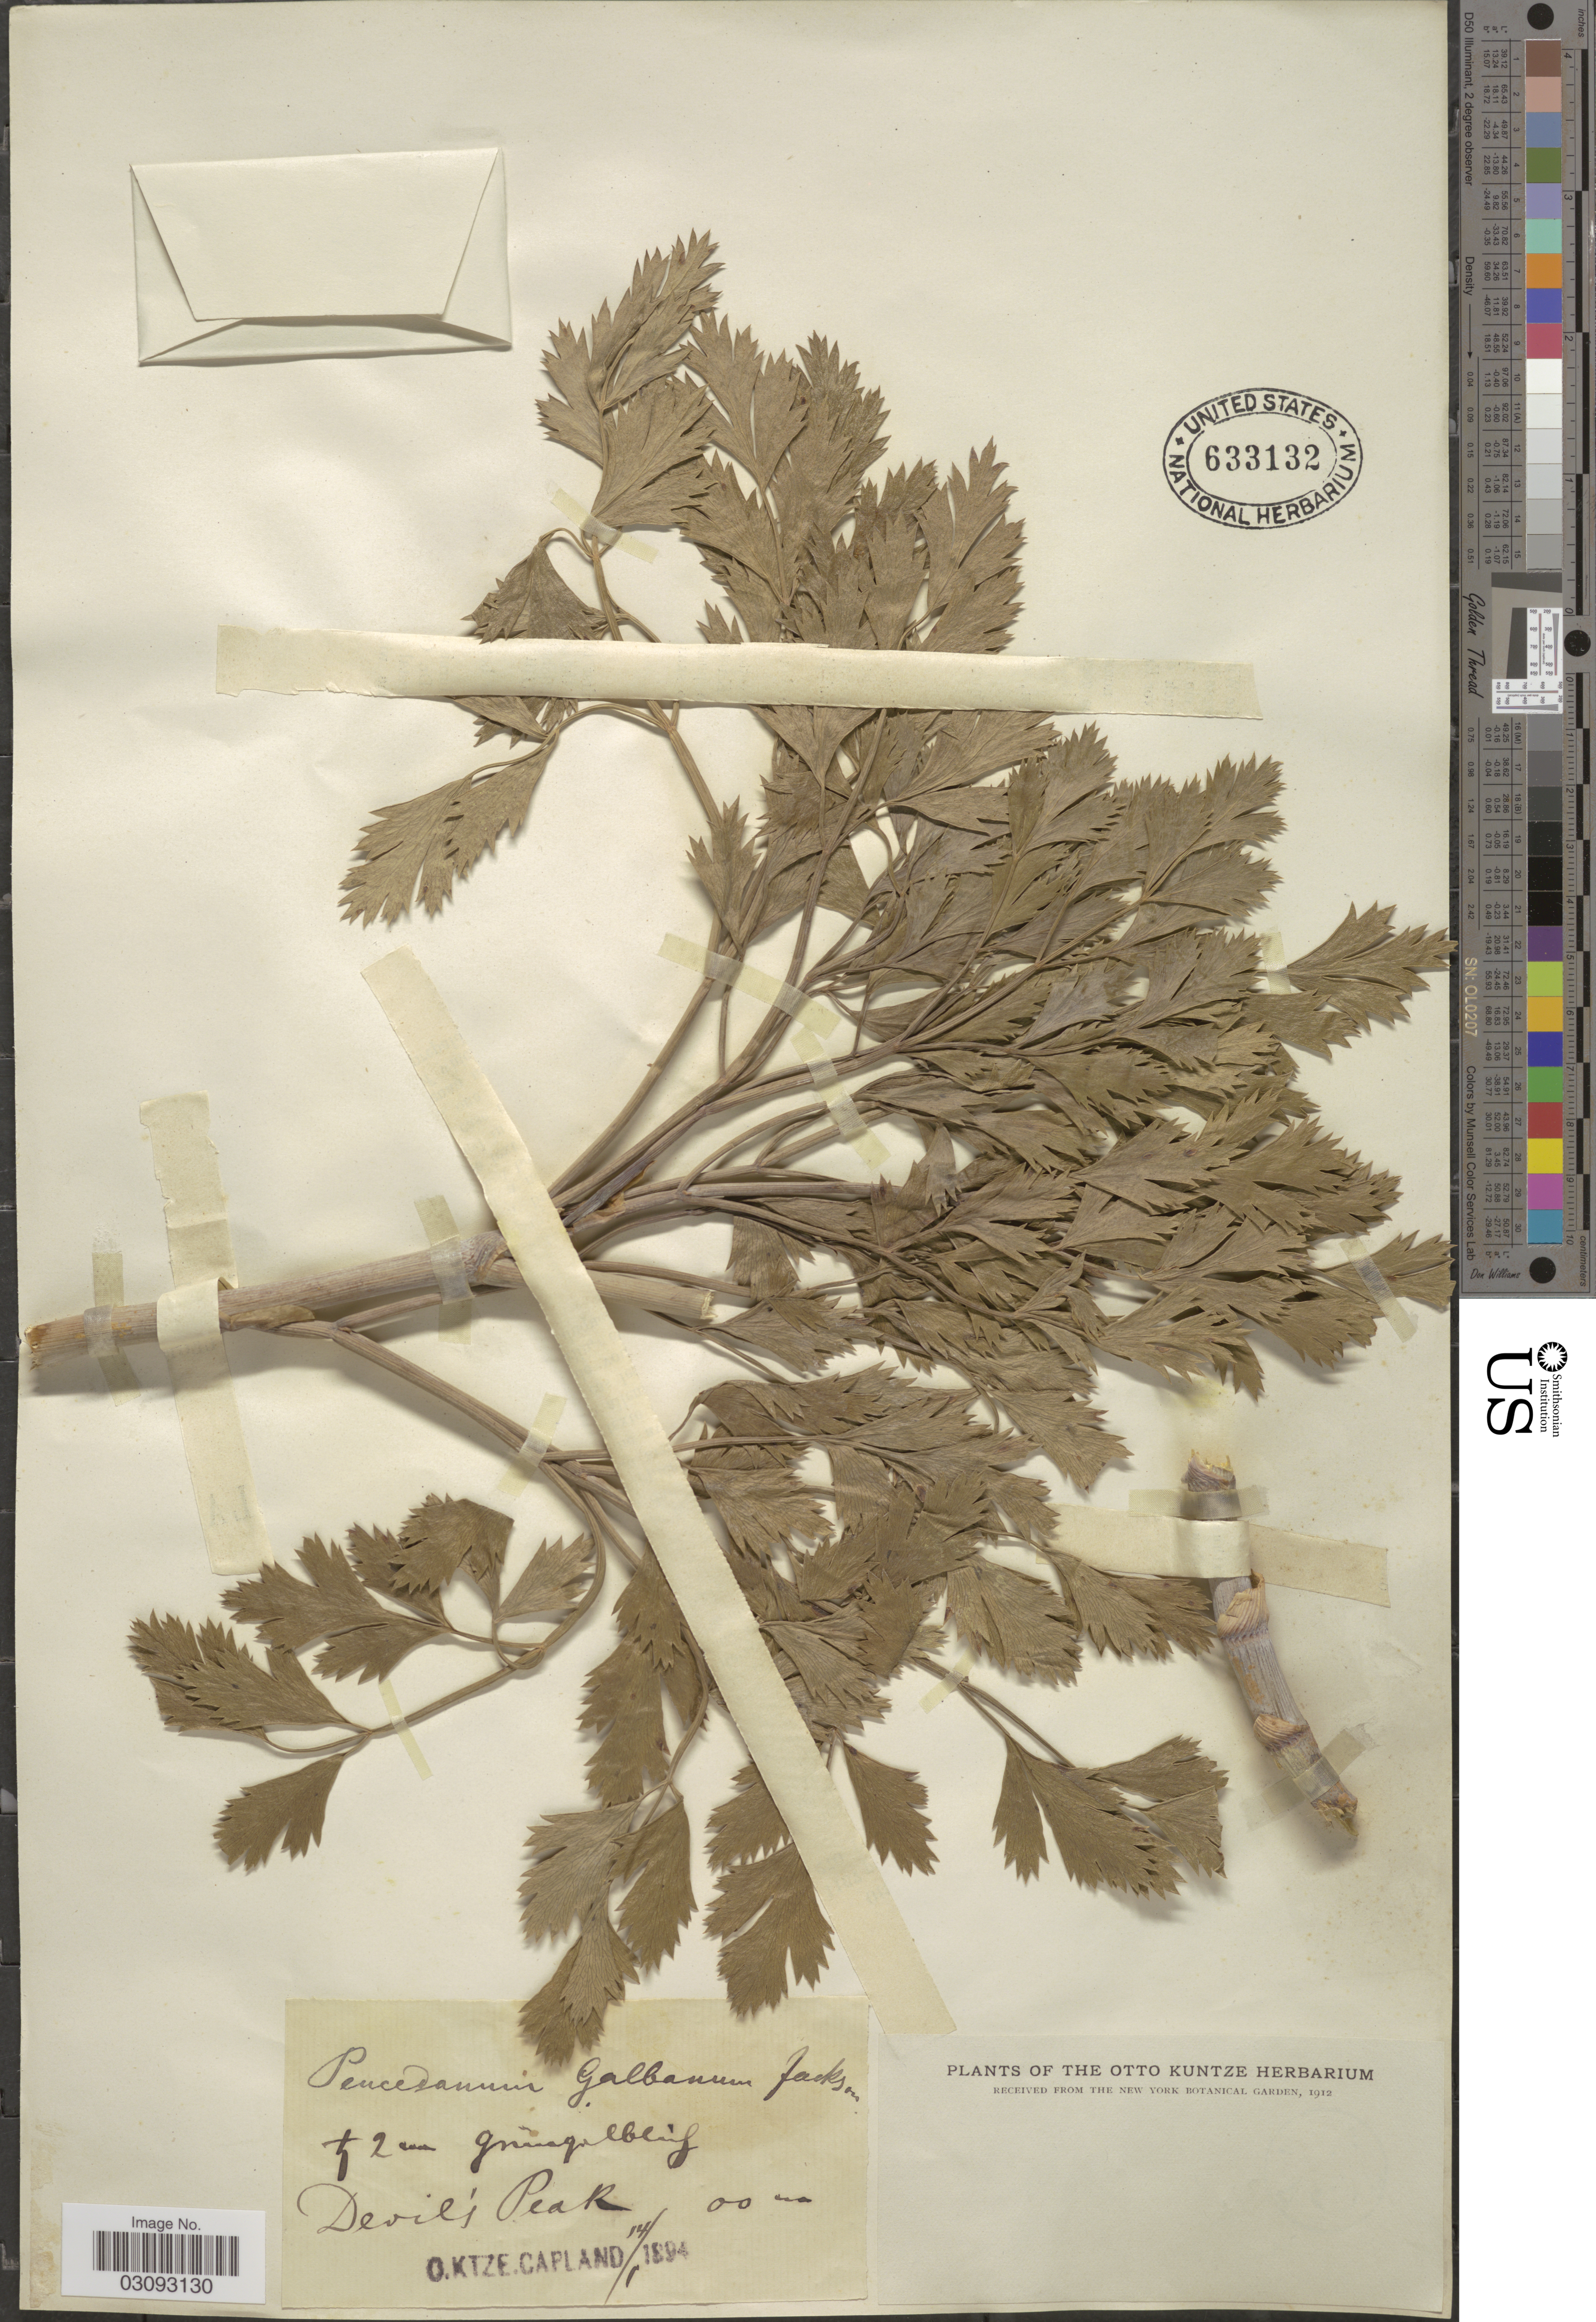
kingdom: Plantae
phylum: Tracheophyta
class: Magnoliopsida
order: Apiales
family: Apiaceae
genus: Peucedanum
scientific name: Peucedanum galbanum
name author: (L.) Benth. & Hook. f.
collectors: C.E.O. Kuntze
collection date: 1894-01-14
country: South Africa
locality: Devil's Peak. Capland.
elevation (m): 0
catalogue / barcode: US 633132